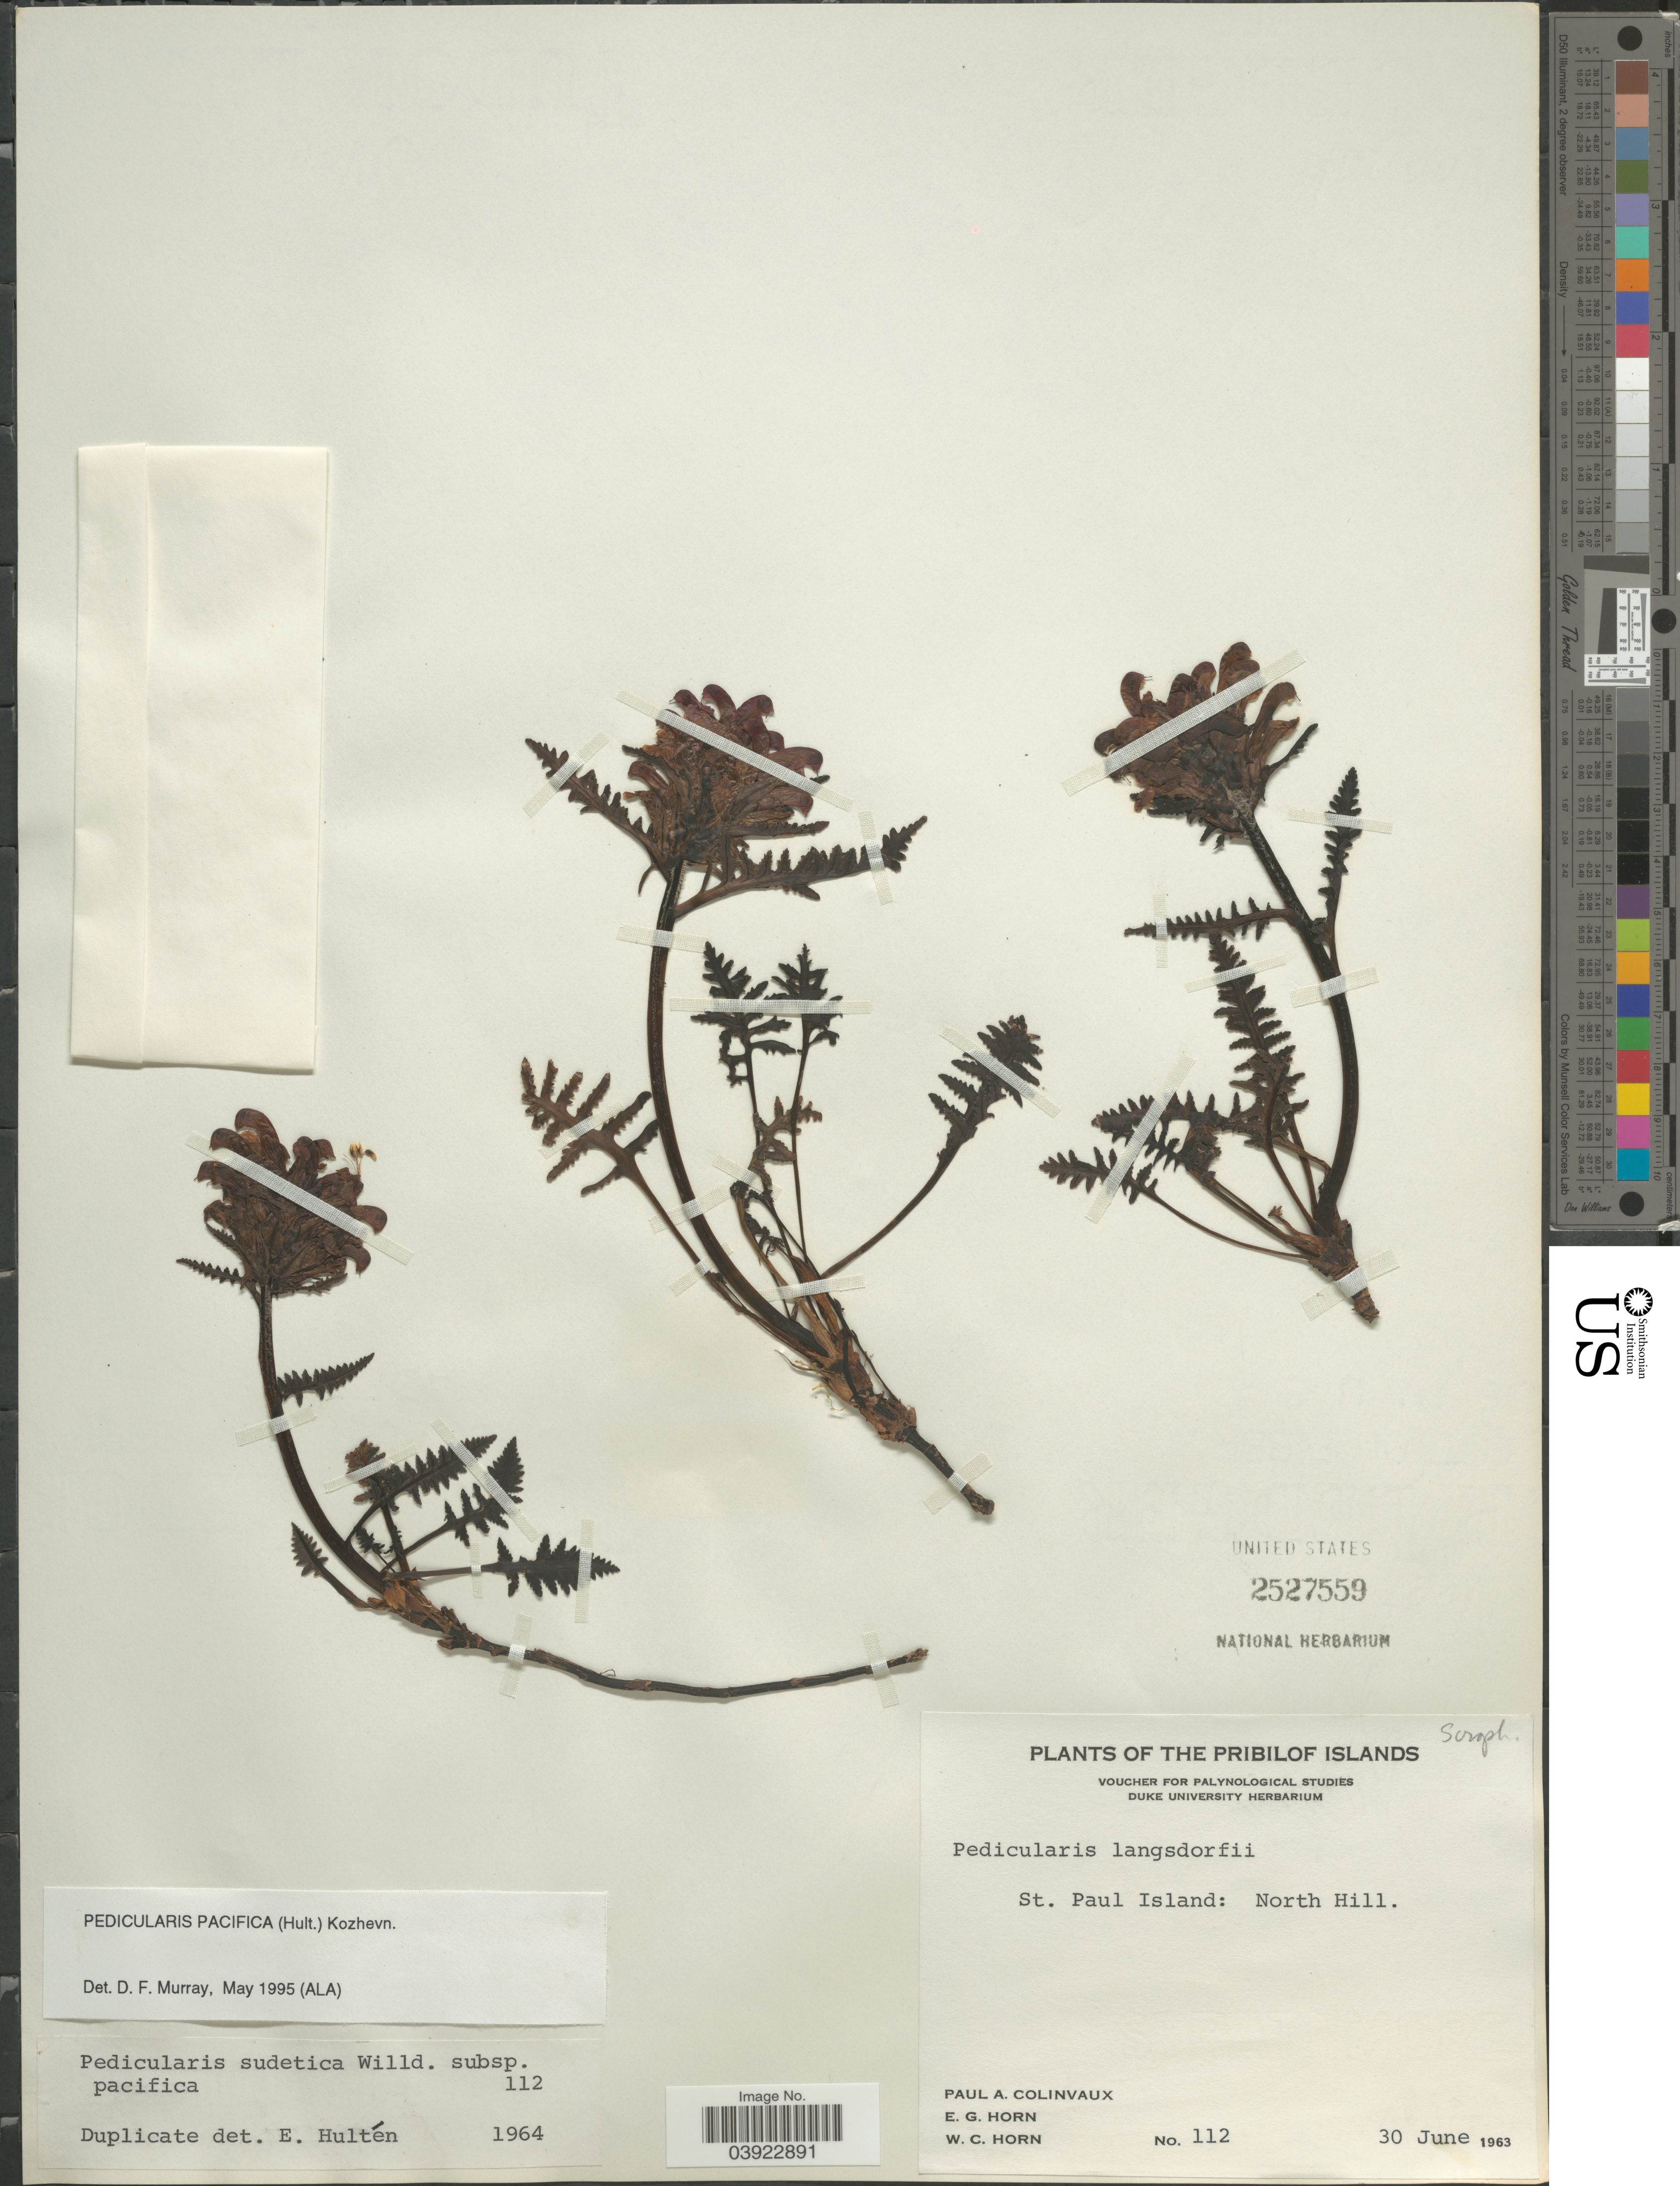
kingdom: Plantae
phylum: Tracheophyta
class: Magnoliopsida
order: Lamiales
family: Orobanchaceae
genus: Pedicularis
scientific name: Pedicularis pacifica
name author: (Hultén) Kozhevn.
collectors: P. Colinvaux, E. Horn & W. Horn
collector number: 112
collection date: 1963-06-30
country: United States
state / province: Alaska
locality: The Pribilof Islands. St. Paul Island: North Hill.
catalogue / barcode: US 2527559